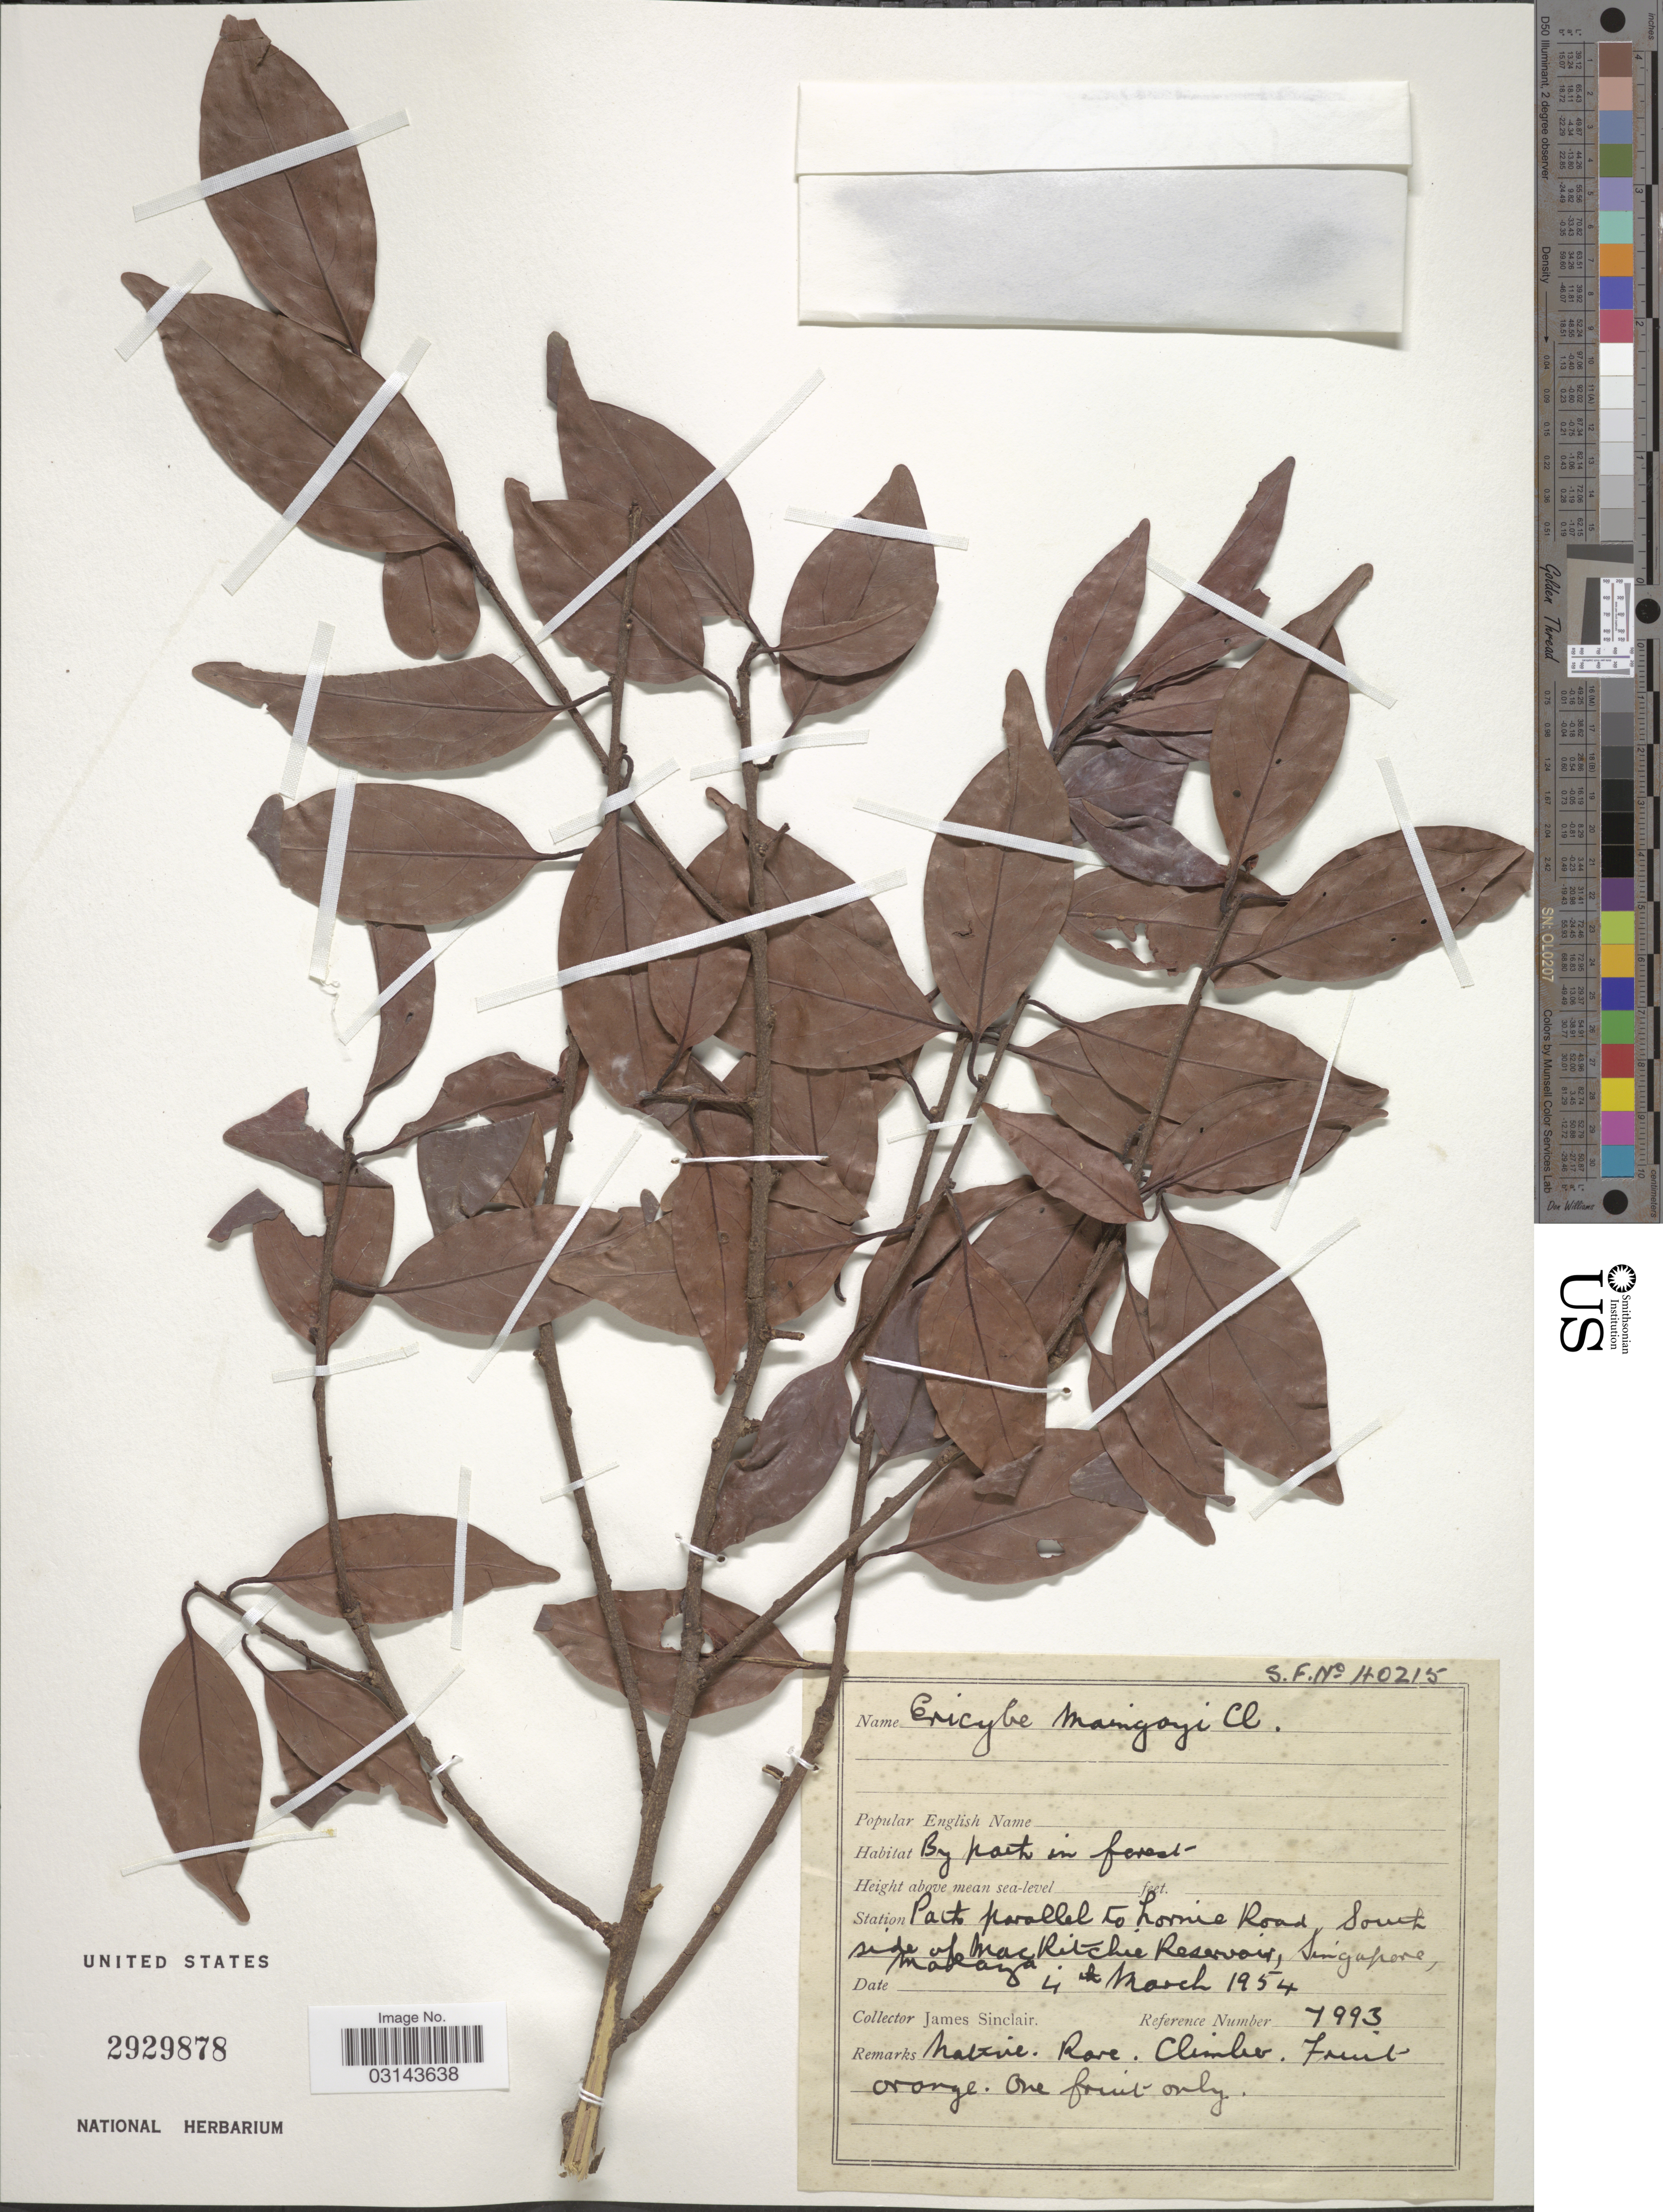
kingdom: Plantae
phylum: Tracheophyta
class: Magnoliopsida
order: Solanales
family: Convolvulaceae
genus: Erycibe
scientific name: Erycibe maingayi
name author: C.B. Clarke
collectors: J. Sinclair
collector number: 7993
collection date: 1954-03-04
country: Singapore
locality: Station Path parallel to Lornie Road, South side of MacRitchie Reservoir, Malaya.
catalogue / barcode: US 2929878